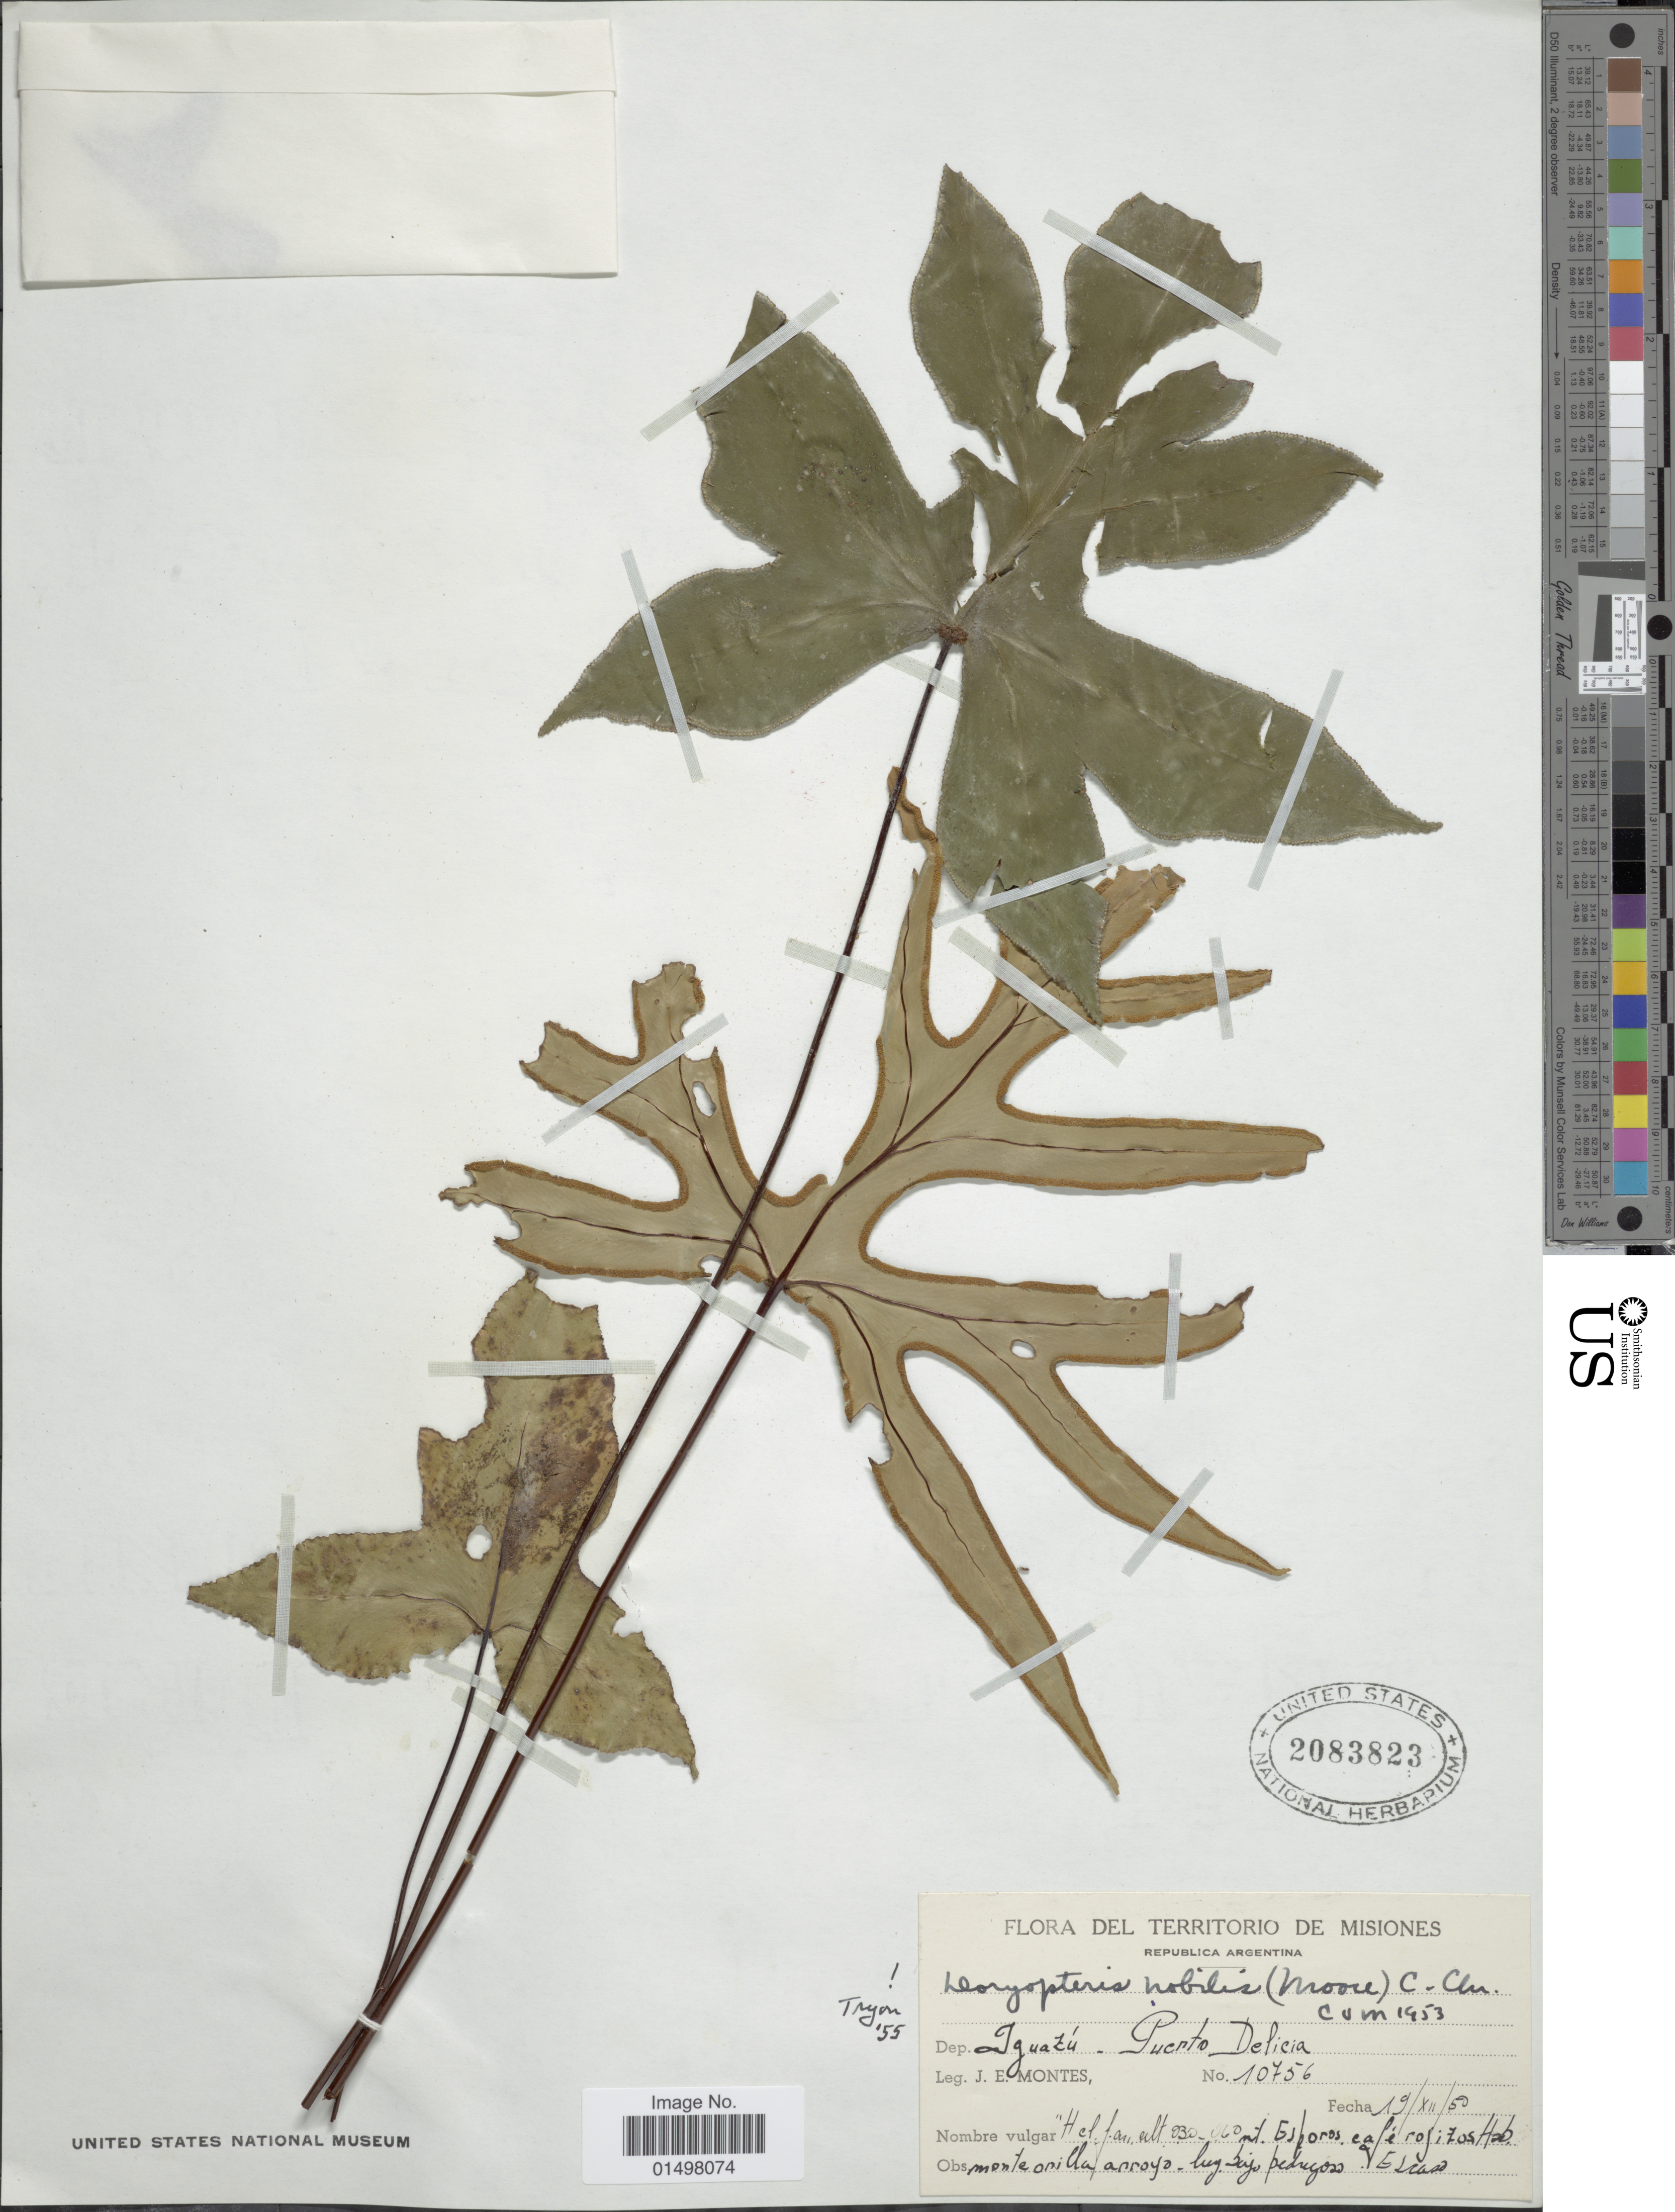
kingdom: Plantae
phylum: Tracheophyta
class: Polypodiopsida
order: Polypodiales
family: Pteridaceae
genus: Doryopteris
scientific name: Doryopteris nobilis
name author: (T. Moore) C. Chr.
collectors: J. E. Montes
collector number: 10756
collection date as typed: Transcribed d/m/y: 19/12/50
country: Argentina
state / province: Misiones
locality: Territorio de Misiones. Dep. Iguazu - Pucrto Delicia.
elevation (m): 930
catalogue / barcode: US 2083823